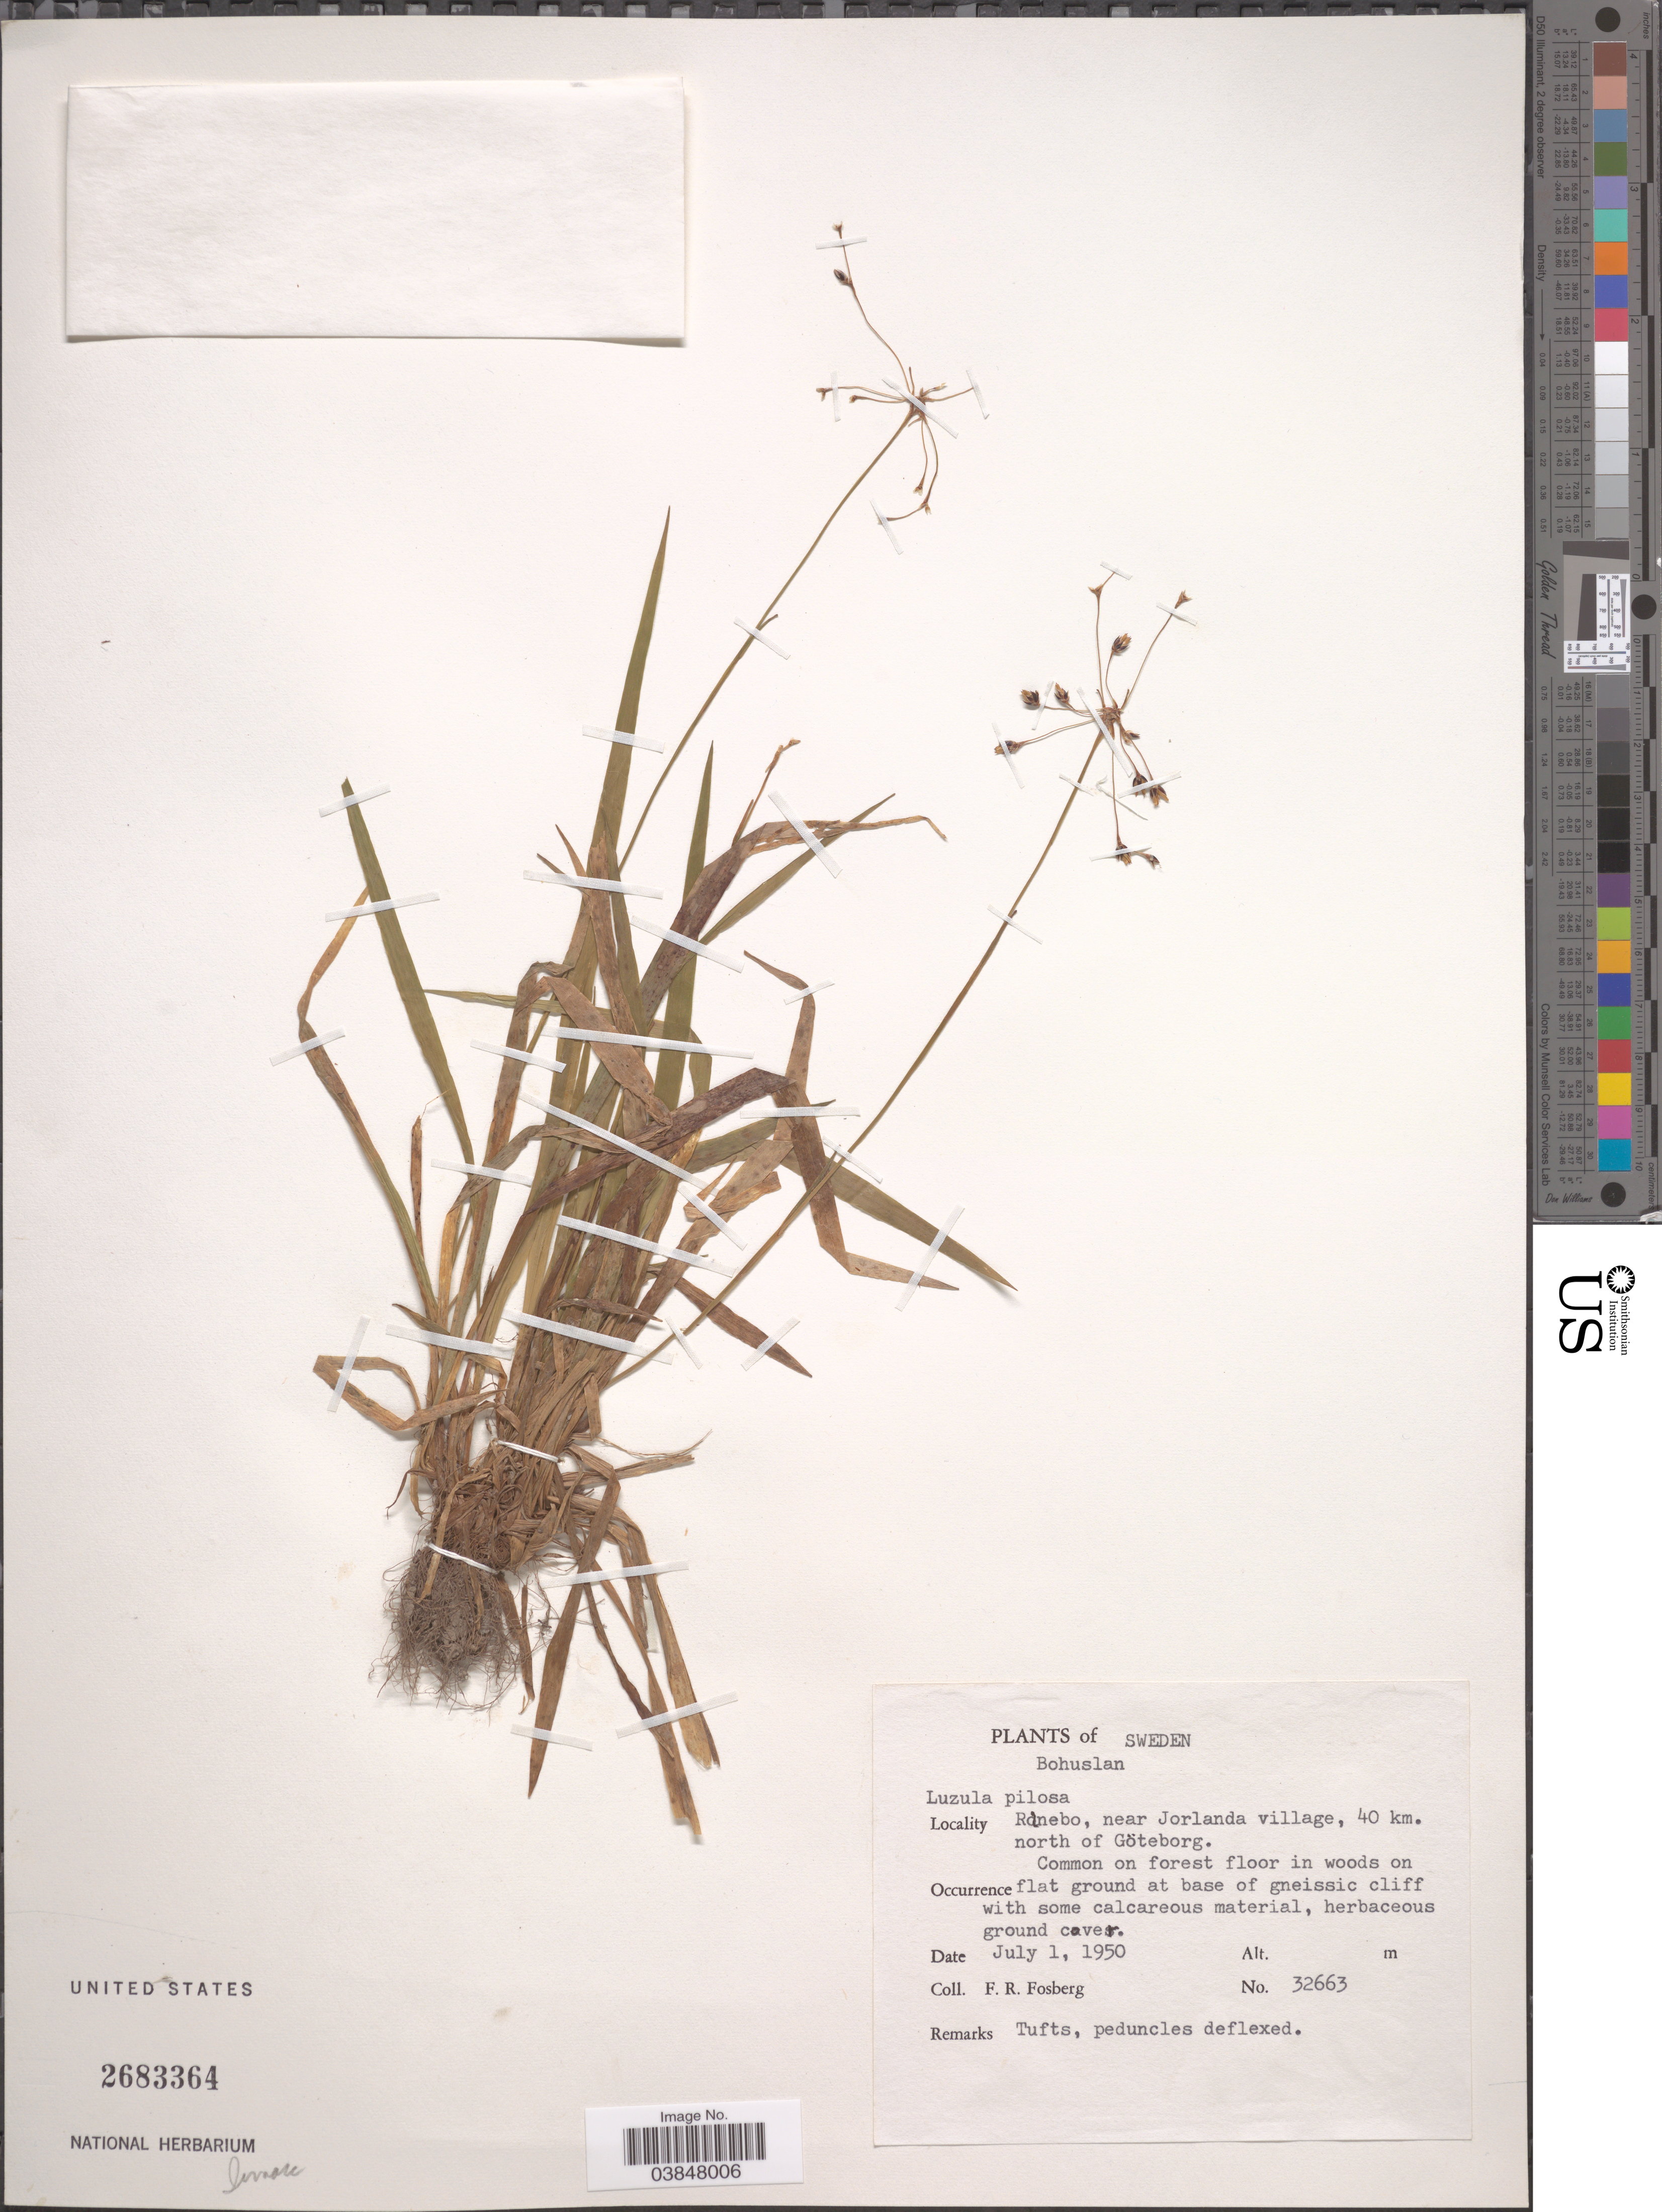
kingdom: Plantae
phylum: Tracheophyta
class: Liliopsida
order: Poales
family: Juncaceae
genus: Luzula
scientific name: Luzula pilosa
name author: (L.) Willd.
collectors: F. R. Fosberg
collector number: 32663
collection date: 1950-07-01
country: Sweden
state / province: Västra Götaland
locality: Bohuslan. Rolnebo, near Jorlanda village, 40 km. north of Göteborg.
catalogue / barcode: US 2683364